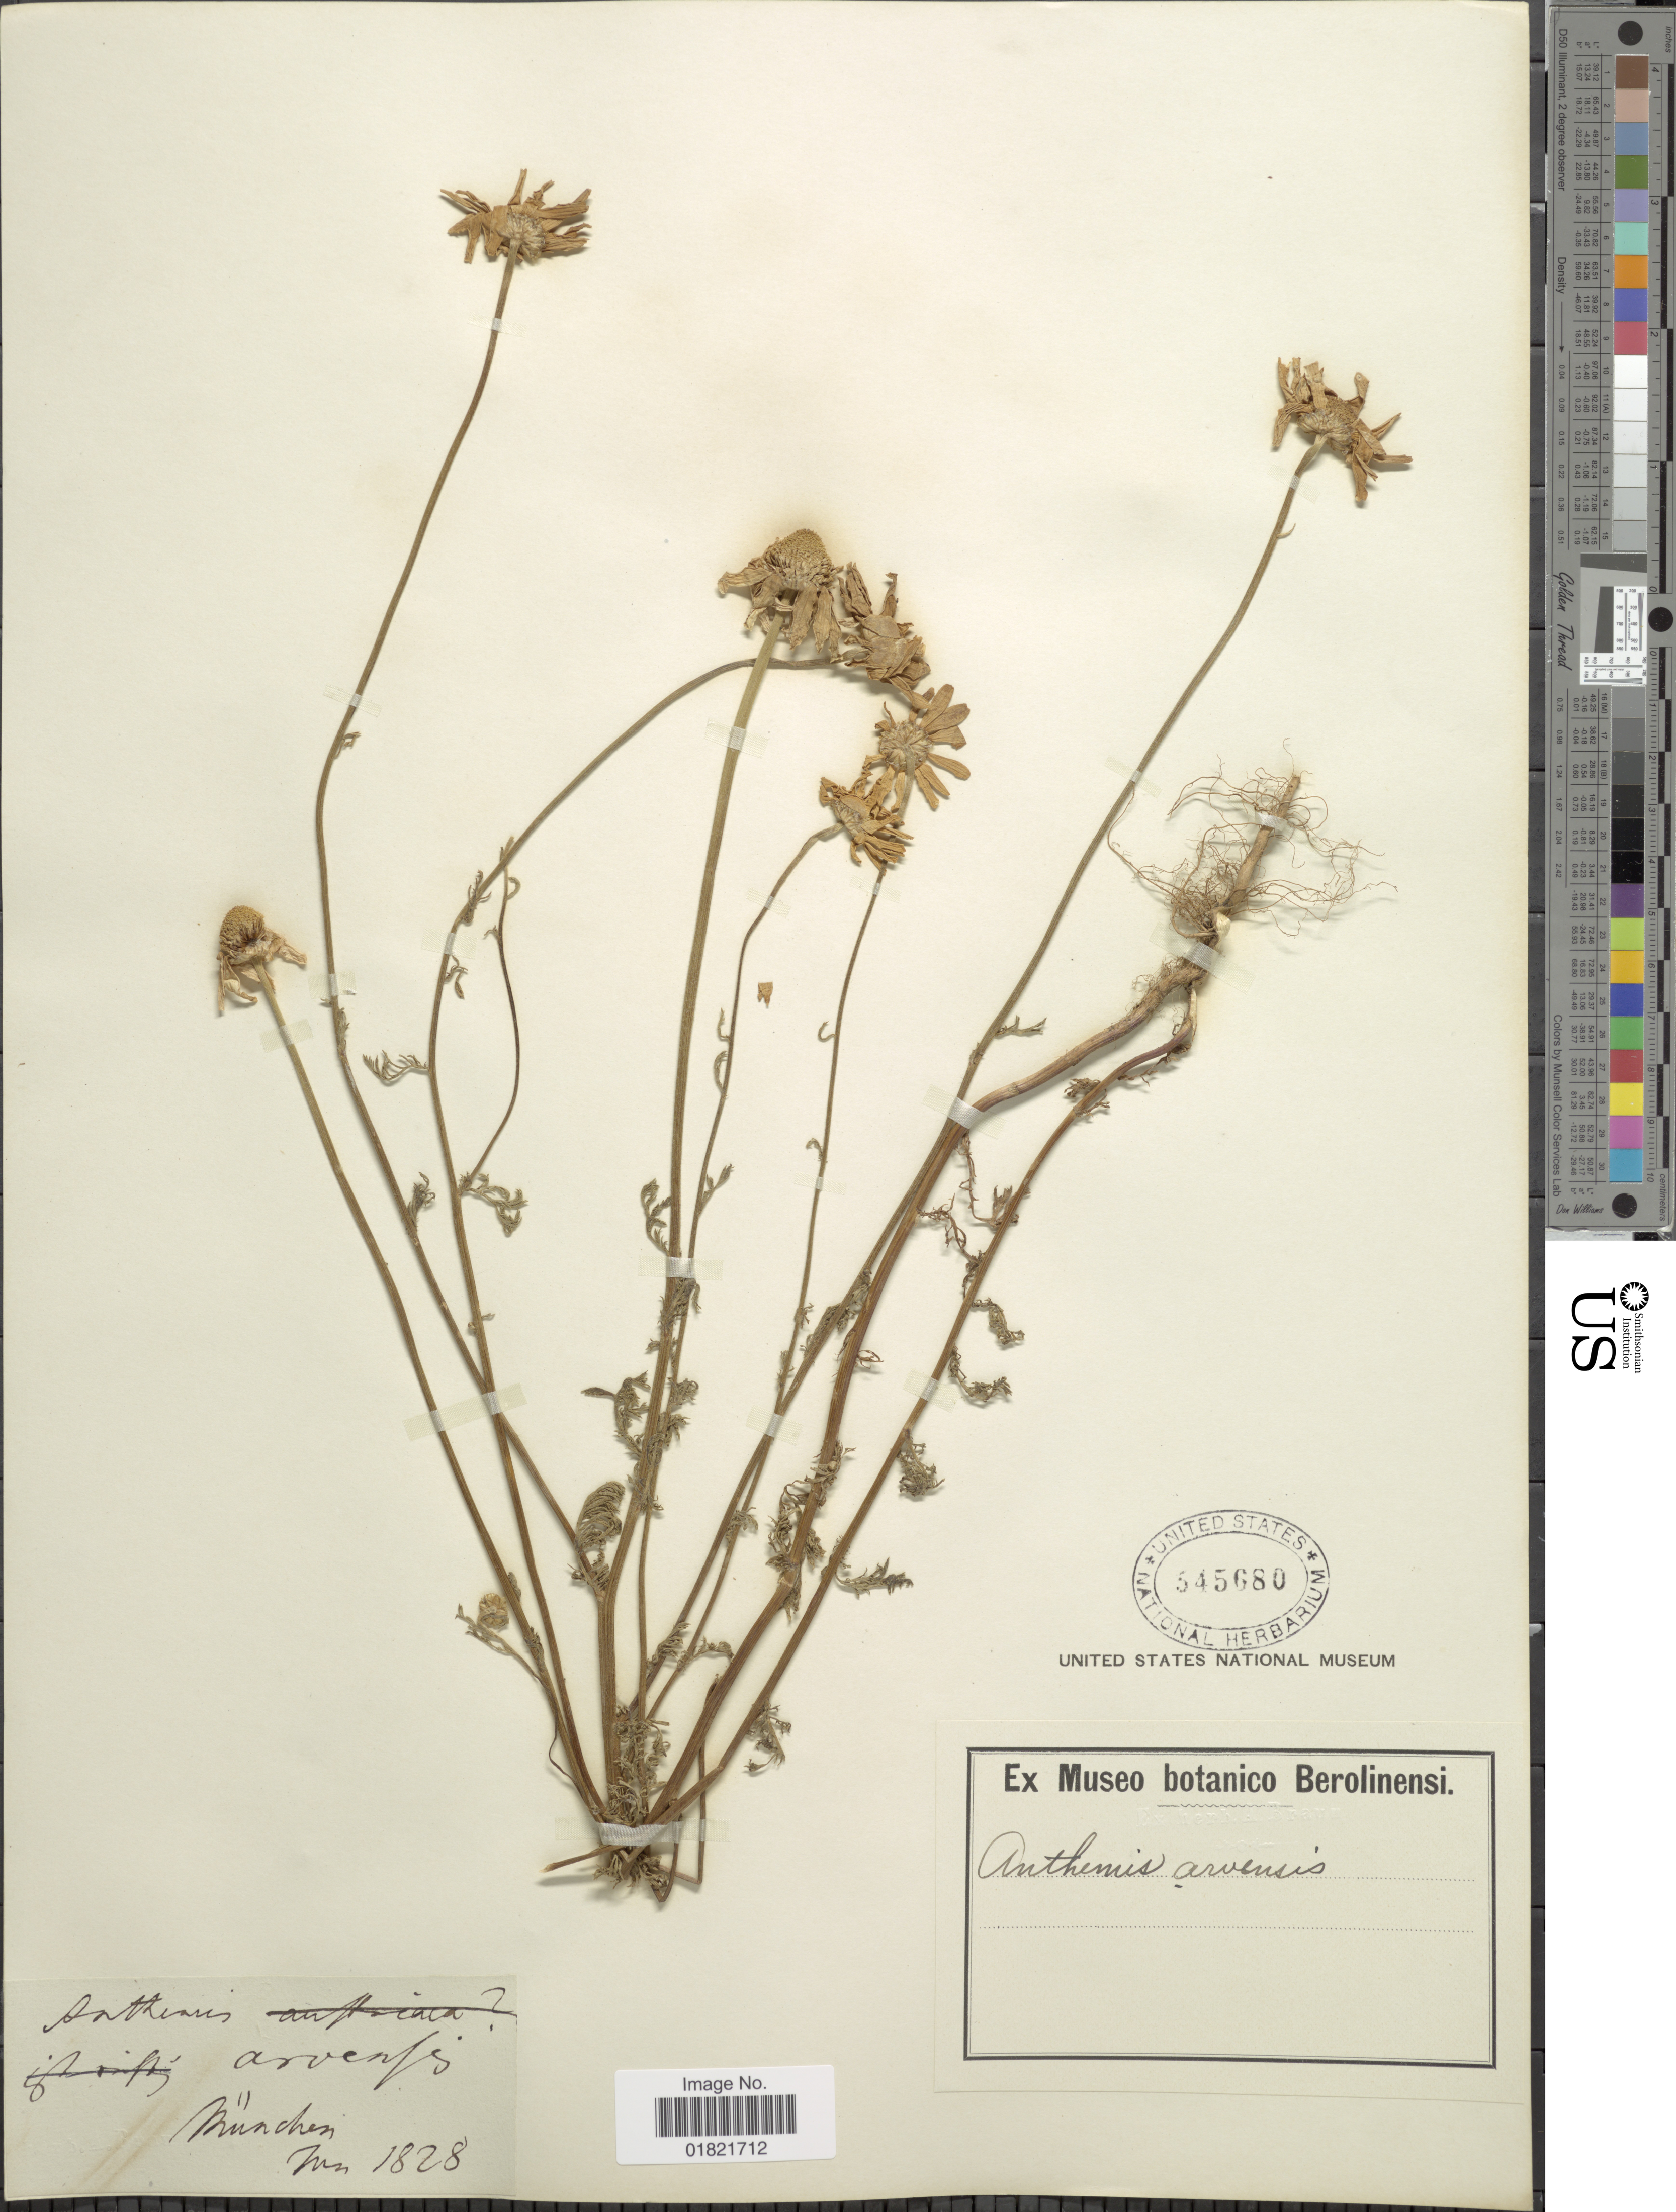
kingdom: Plantae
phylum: Tracheophyta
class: Magnoliopsida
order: Asterales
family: Asteraceae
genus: Anthemis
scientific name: Anthemis arvensis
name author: L.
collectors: ex Museo Botanico Berolinensi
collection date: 1828-11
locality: Munchen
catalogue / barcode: US 545680